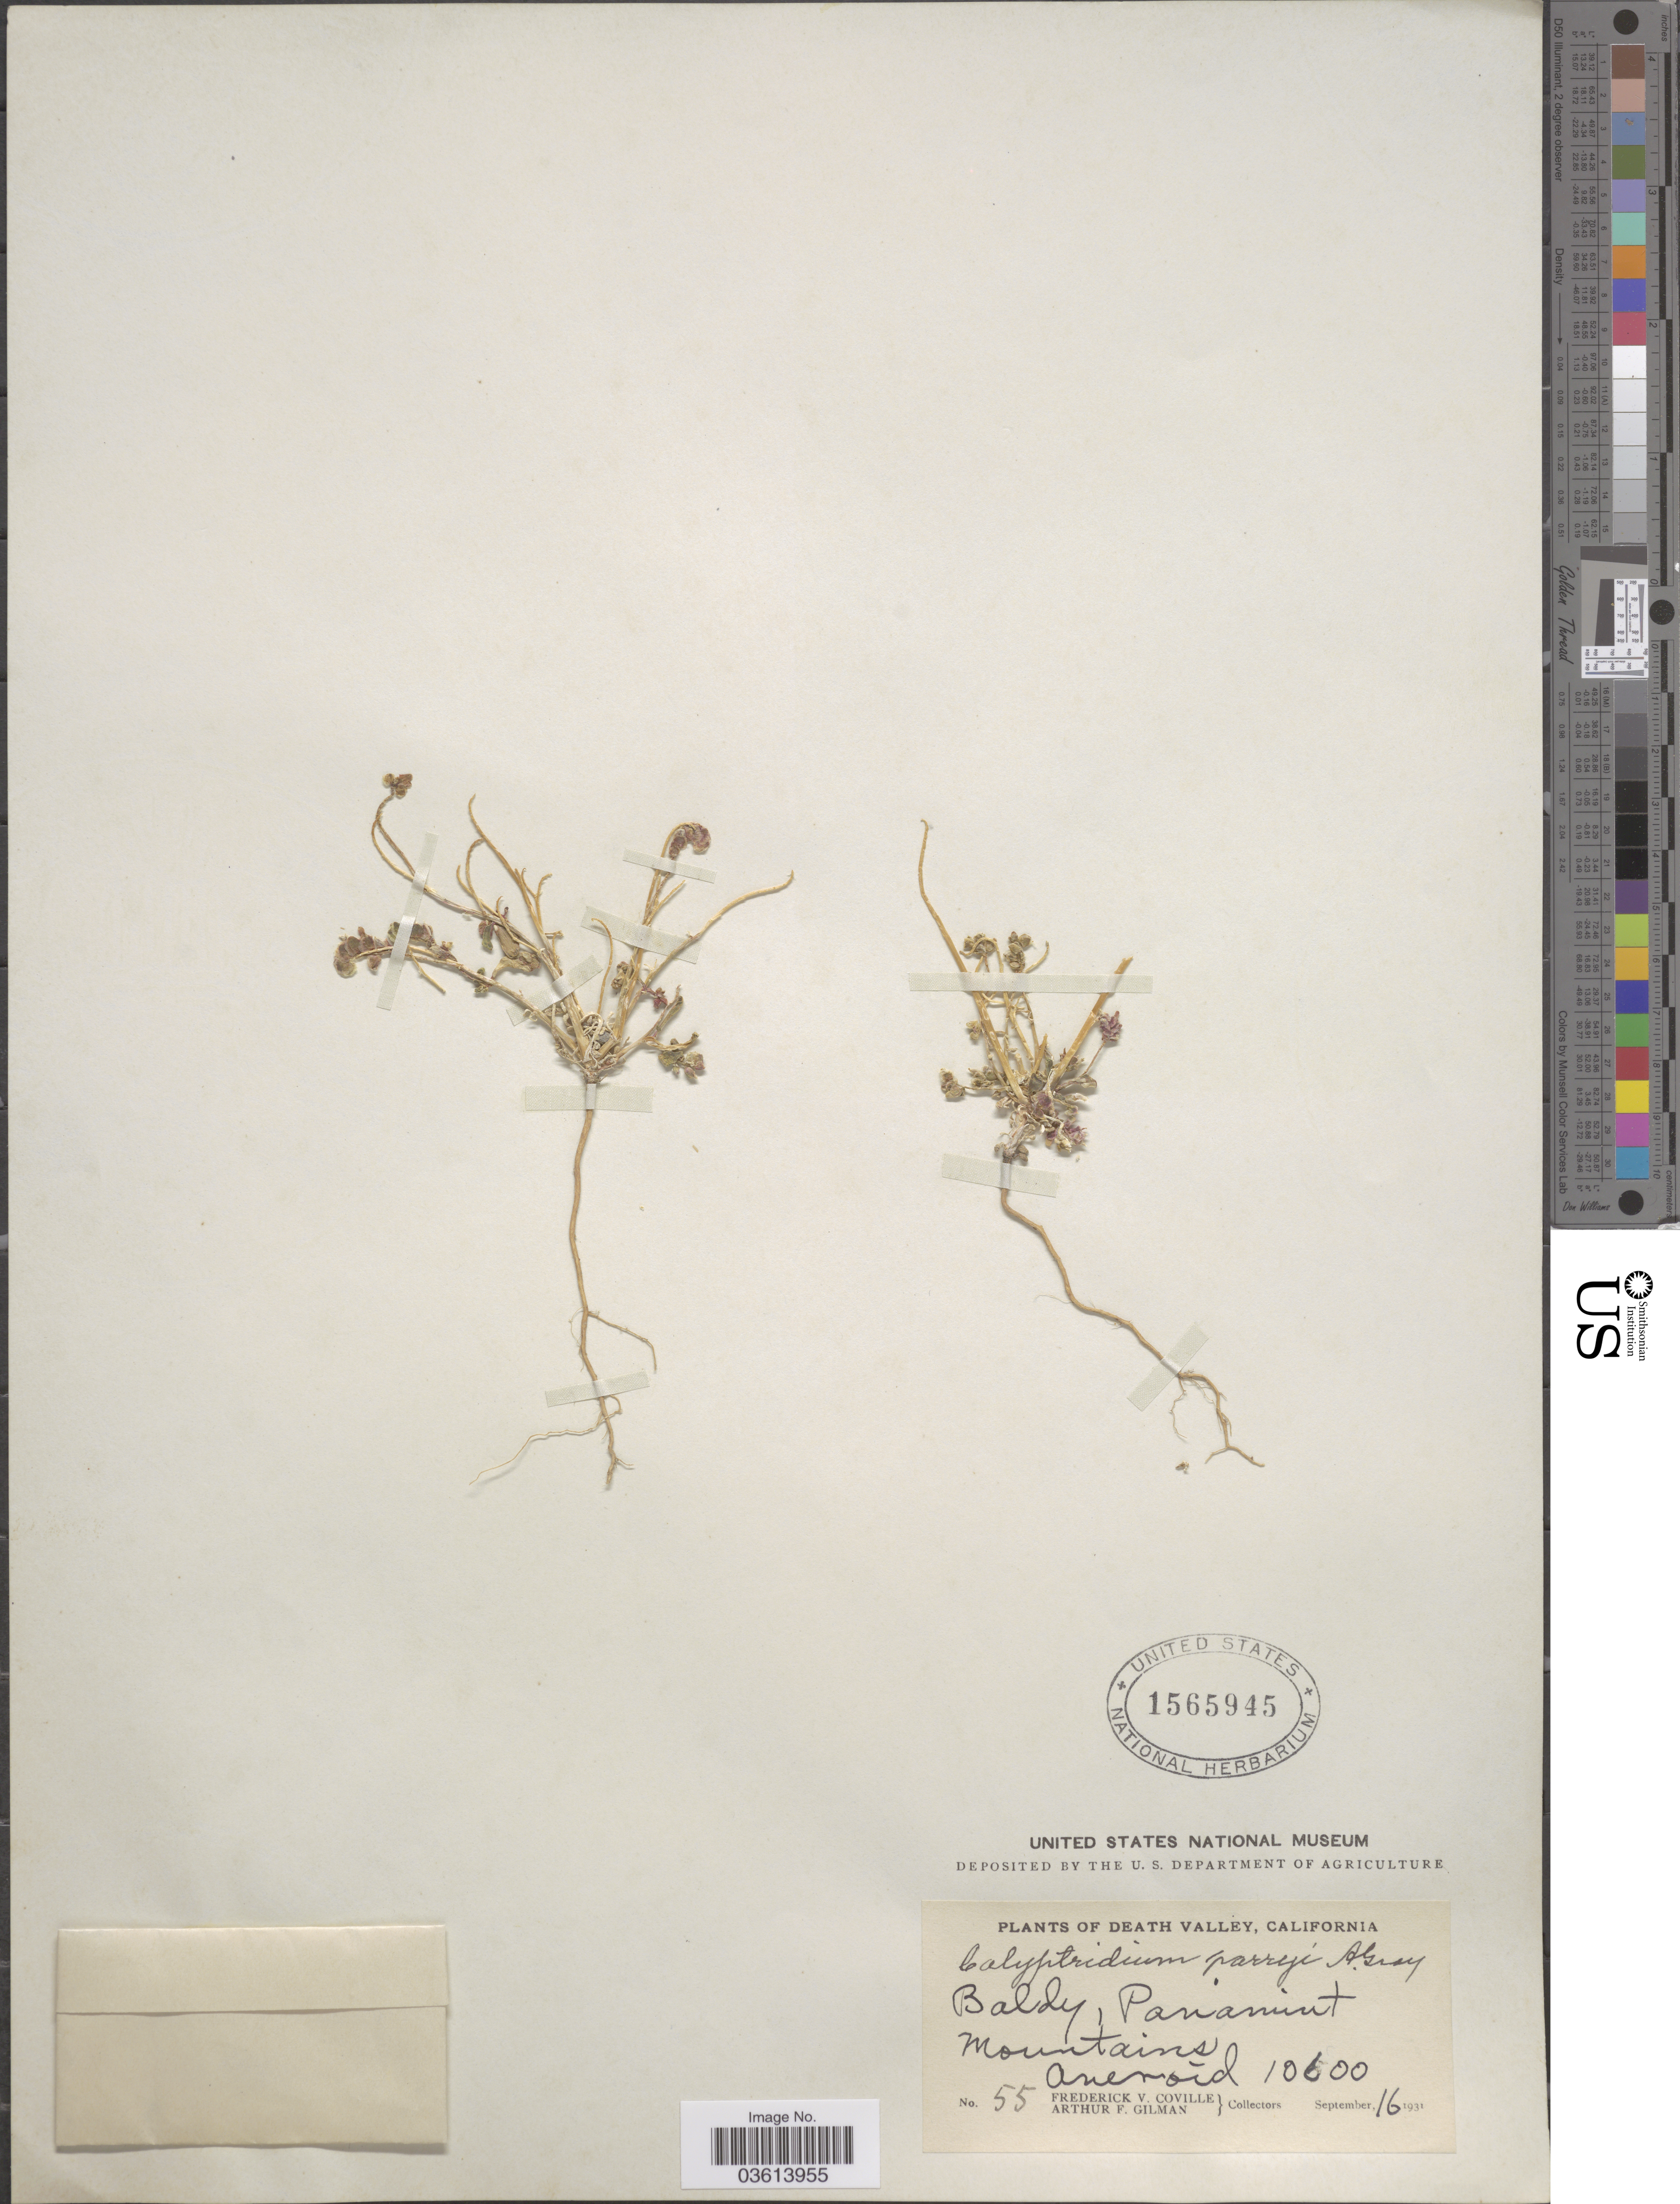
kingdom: Plantae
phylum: Tracheophyta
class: Magnoliopsida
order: Caryophyllales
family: Montiaceae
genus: Calyptridium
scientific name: Calyptridium parryi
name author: A. Gray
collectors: F. V. Coville & A. Gilman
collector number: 55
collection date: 1931-09-16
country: United States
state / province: California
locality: Death Valley. Baldy, Panamint Mountains. Aneroid [unsure placement]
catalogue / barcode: US 1565945